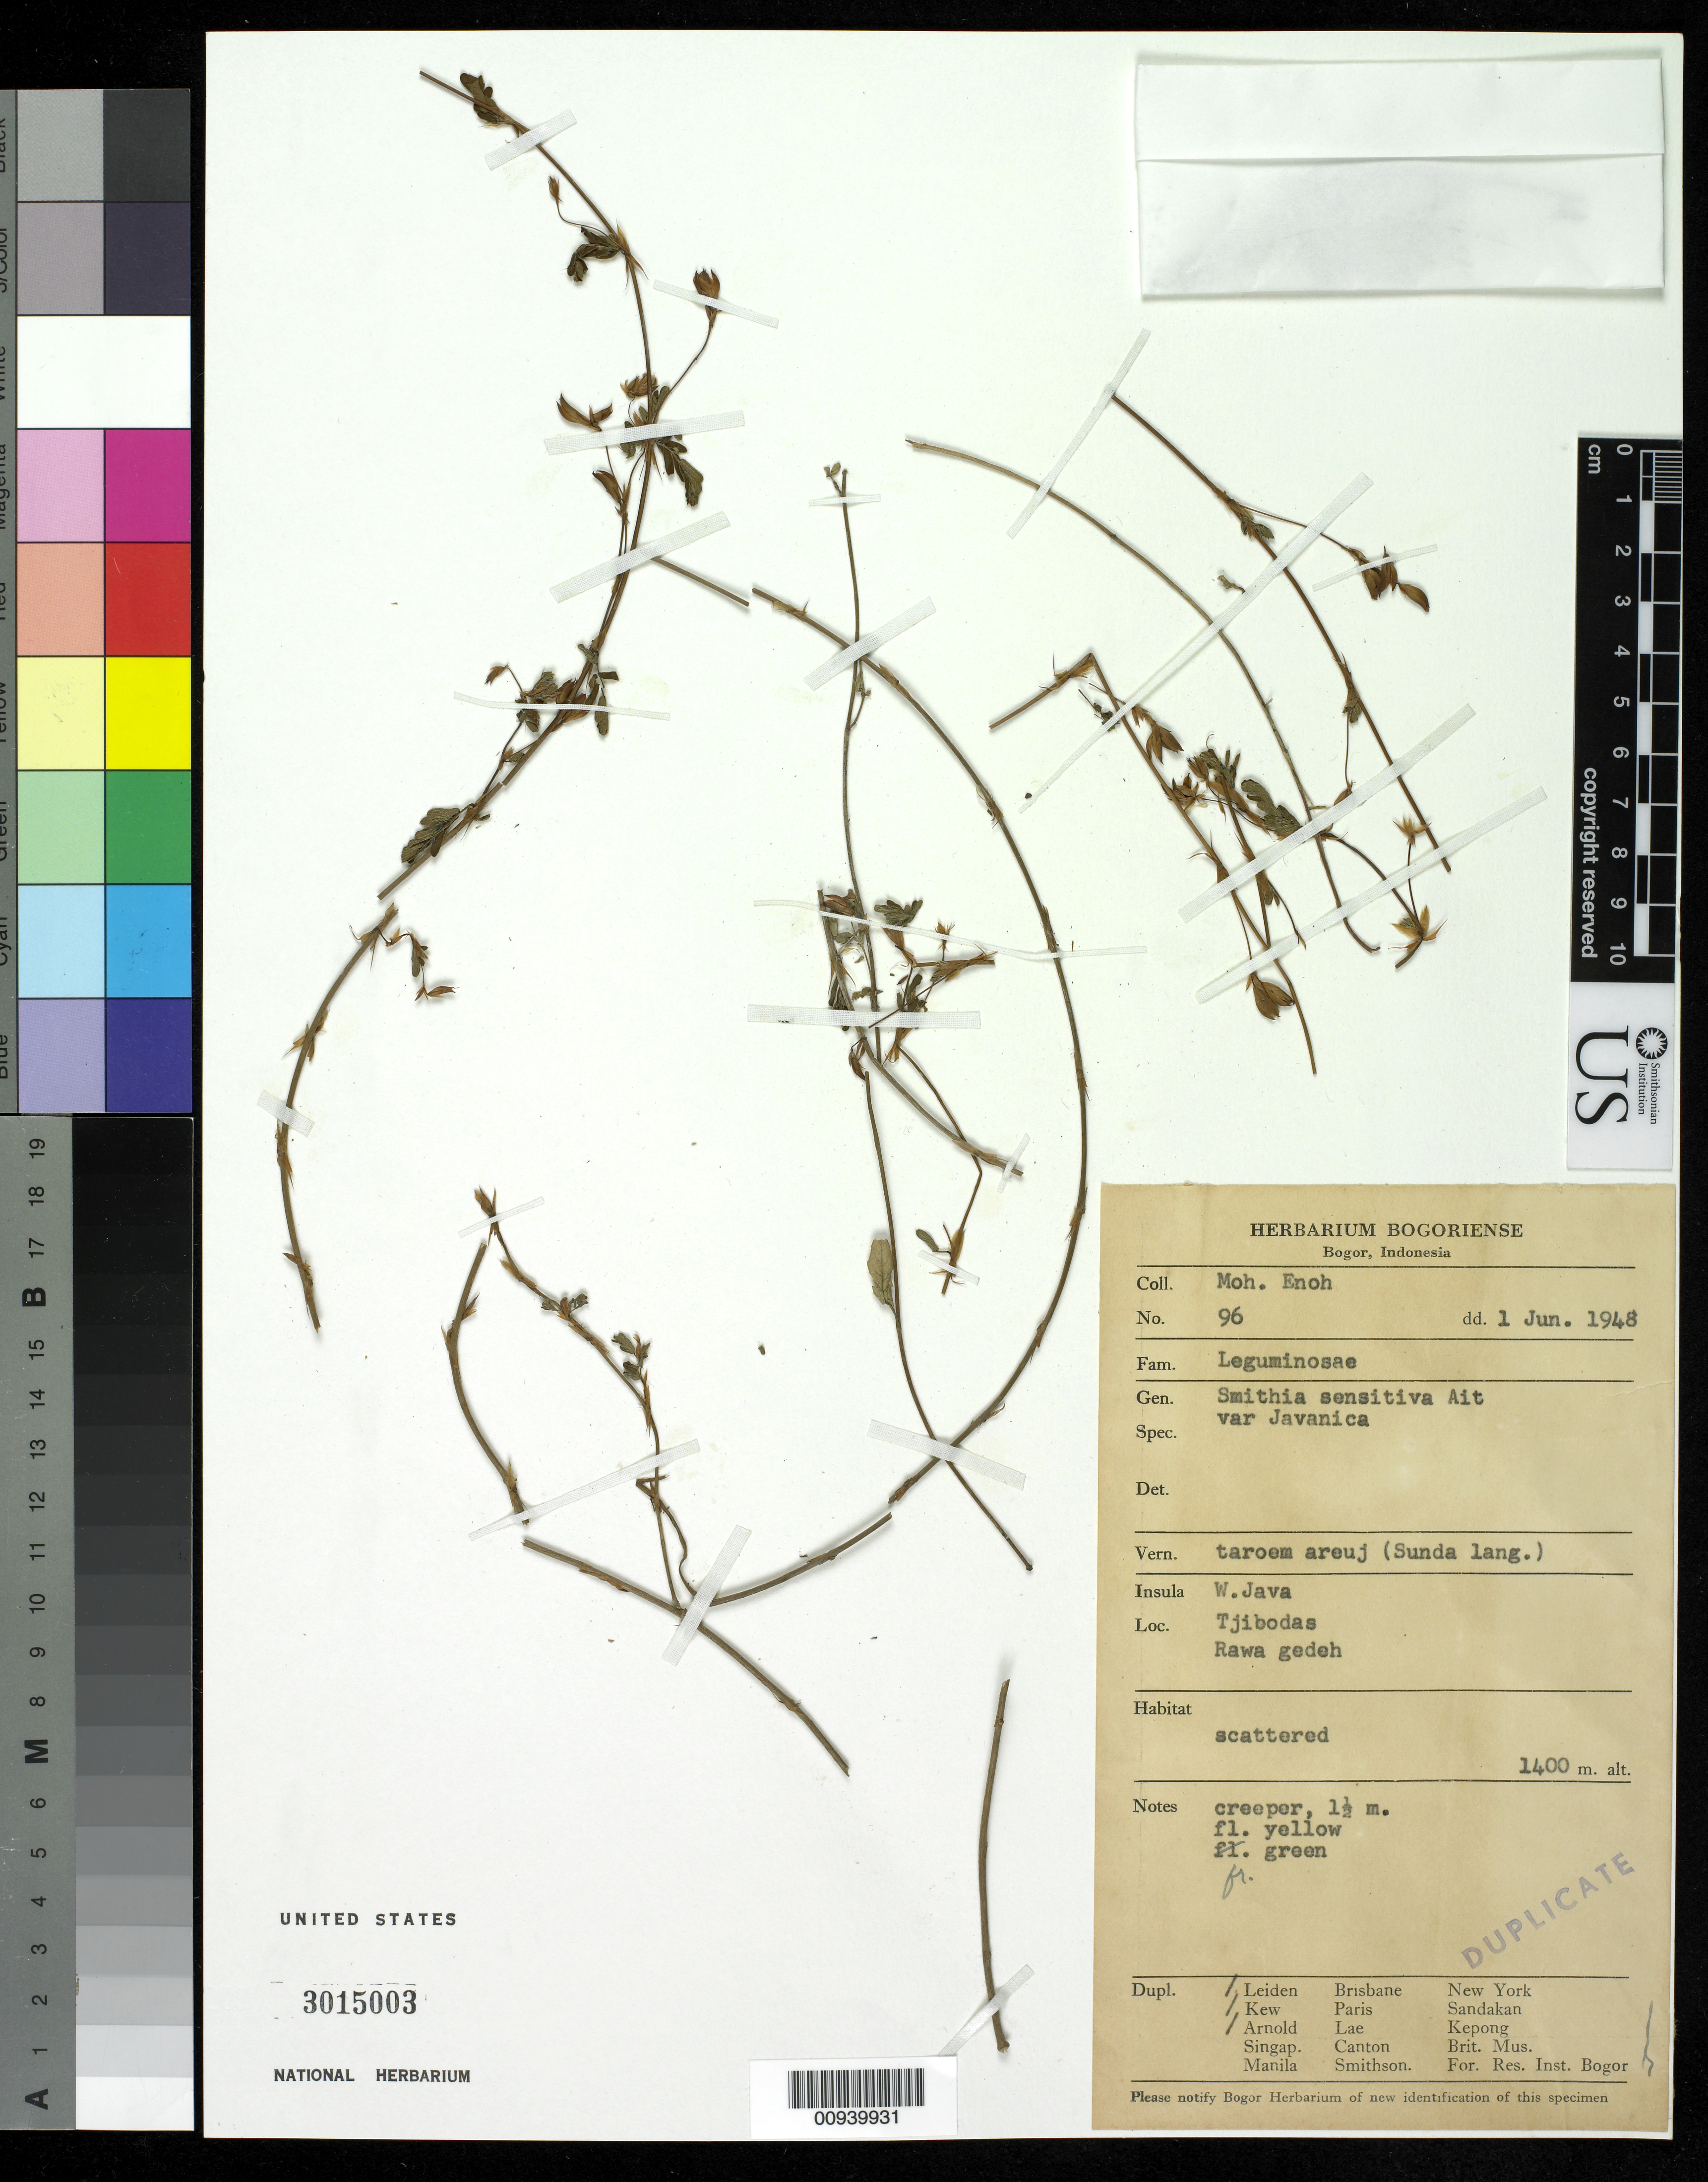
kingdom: Plantae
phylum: Tracheophyta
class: Magnoliopsida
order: Fabales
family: Fabaceae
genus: Smithia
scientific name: Smithia sensitiva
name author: Aiton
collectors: M. Enoh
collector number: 96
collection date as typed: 01 Jun 1948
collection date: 1948-06-01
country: Indonesia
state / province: Java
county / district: Jawa Barat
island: Java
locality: Tjibodas, Rawa gedeh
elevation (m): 1400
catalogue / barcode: US 3015003